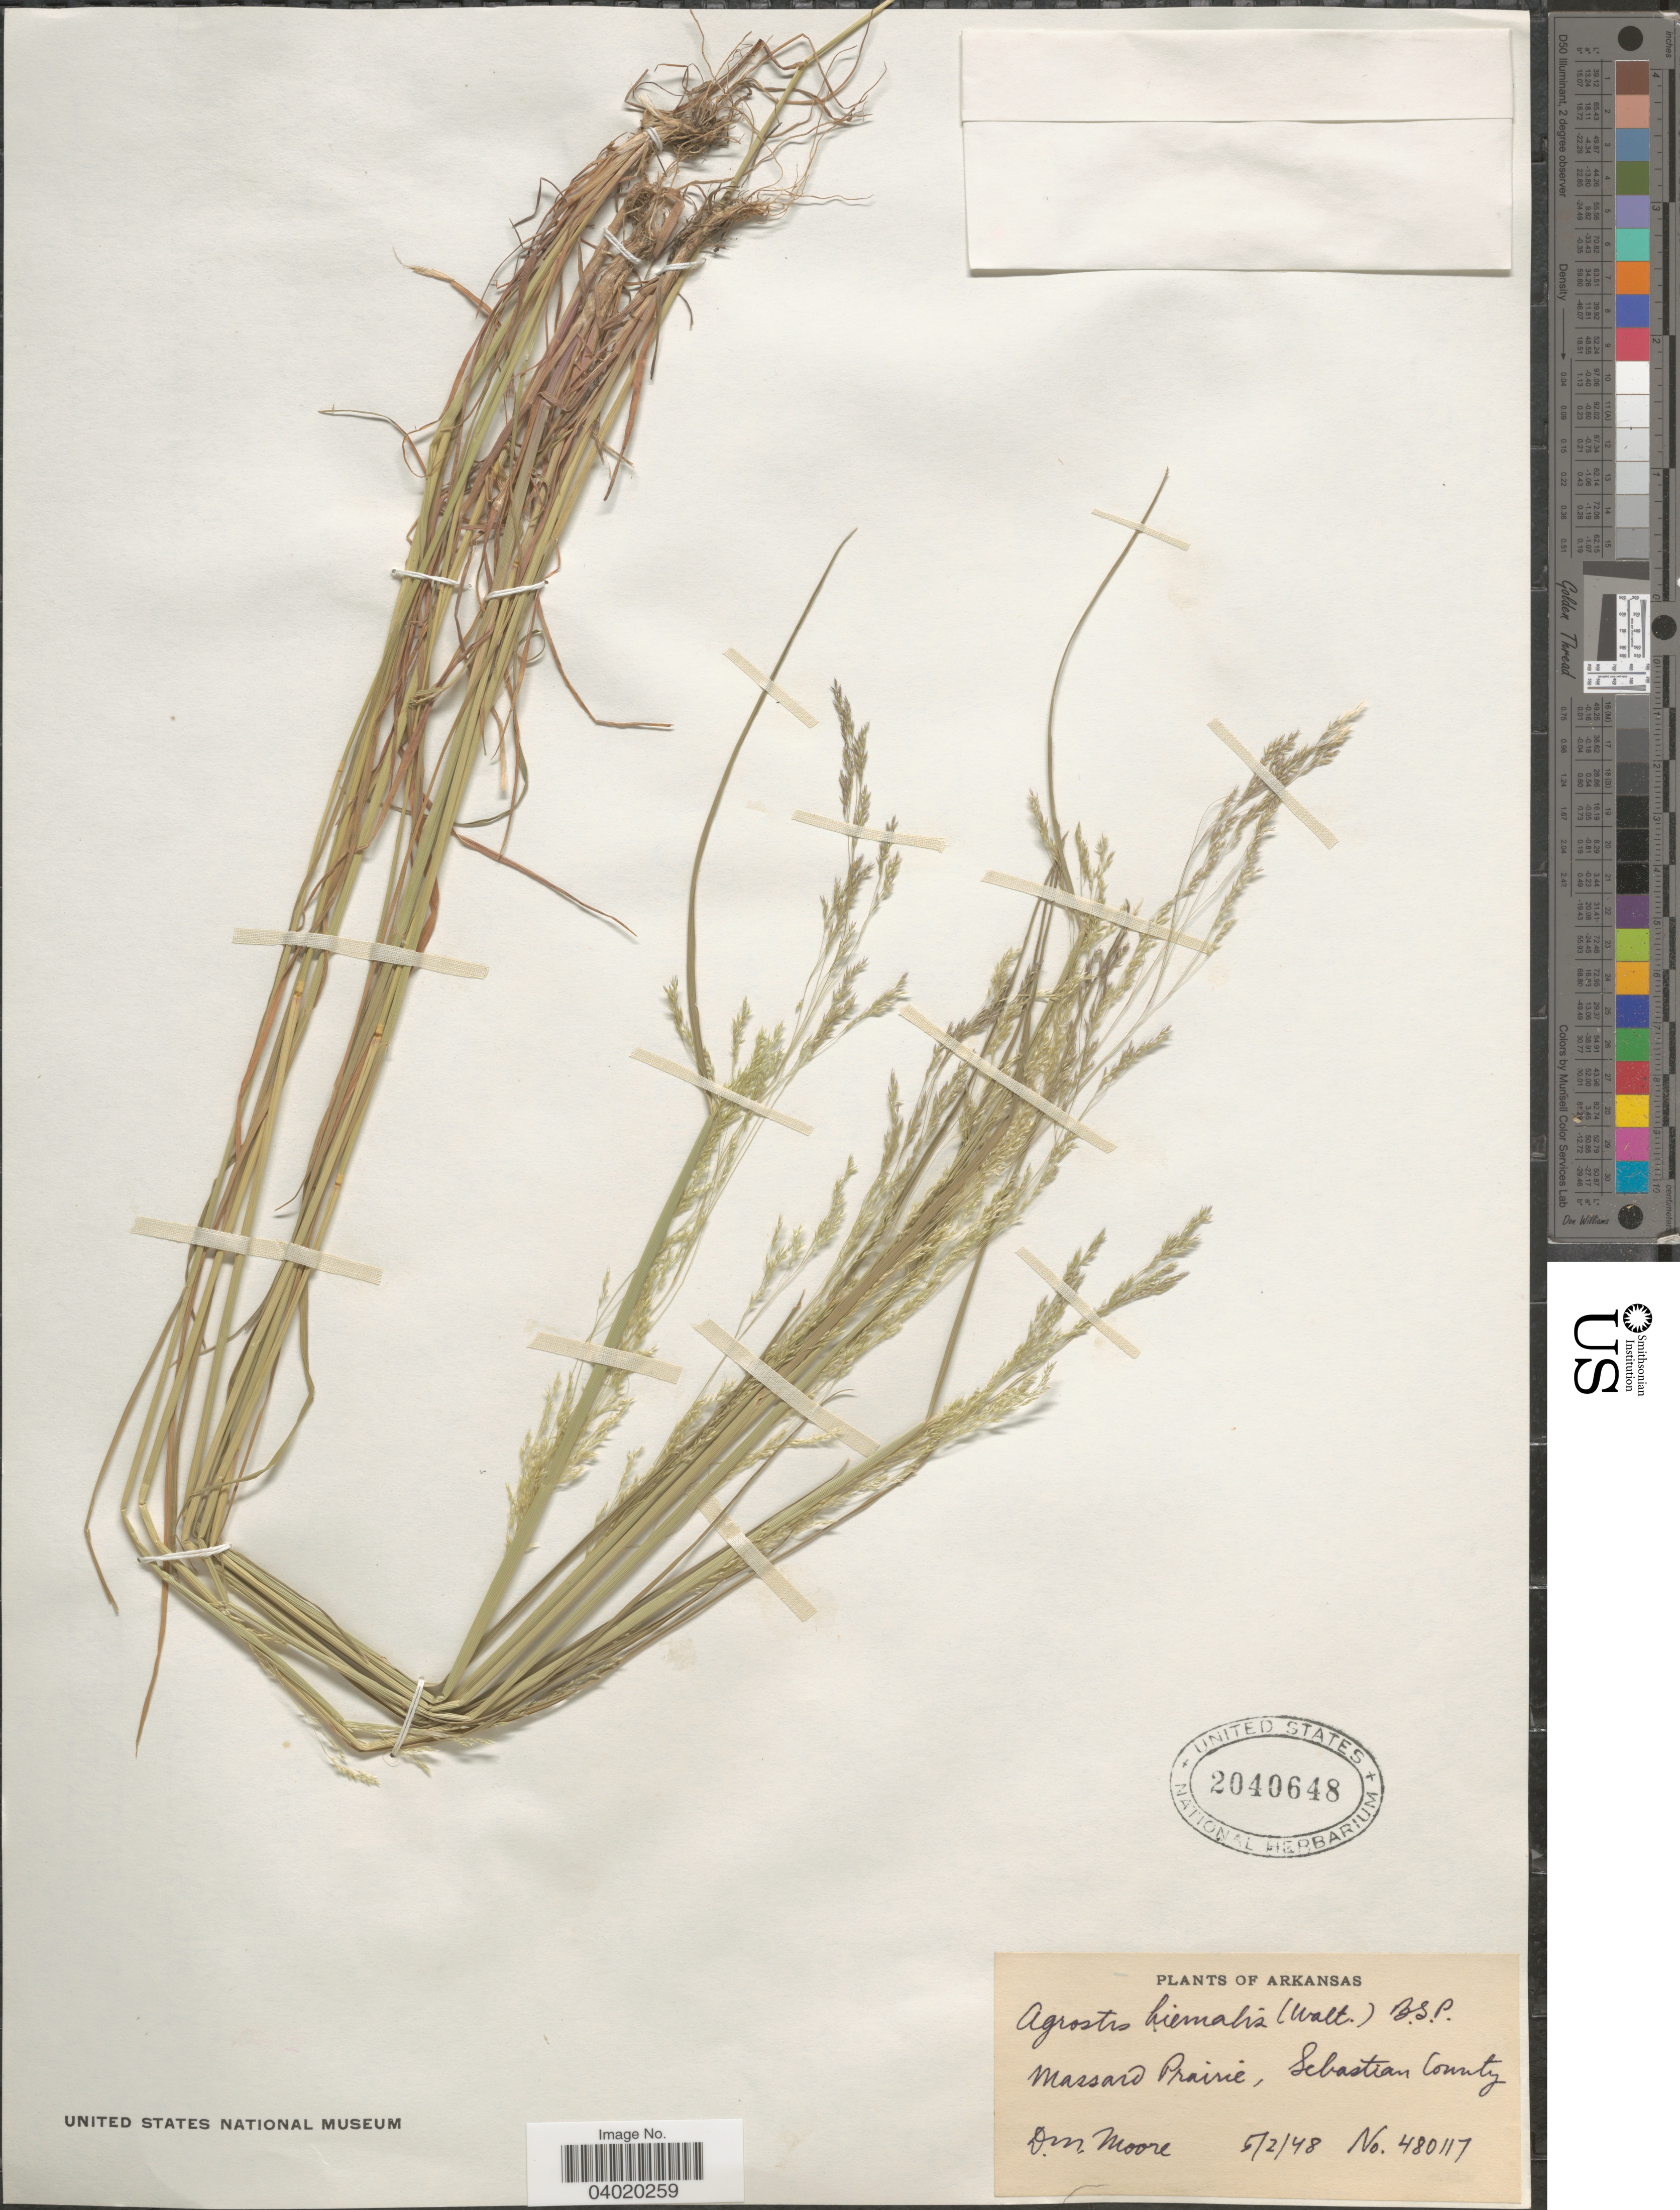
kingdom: Plantae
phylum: Tracheophyta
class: Liliopsida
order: Poales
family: Poaceae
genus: Agrostis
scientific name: Agrostis hyemalis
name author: (Walter) Britton et al.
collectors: D. Moore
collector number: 480117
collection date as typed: Transcribed d/m/y: 2/5/48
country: United States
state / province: Arkansas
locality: Massard Prairie, Sebastian County.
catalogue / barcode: US 2040648